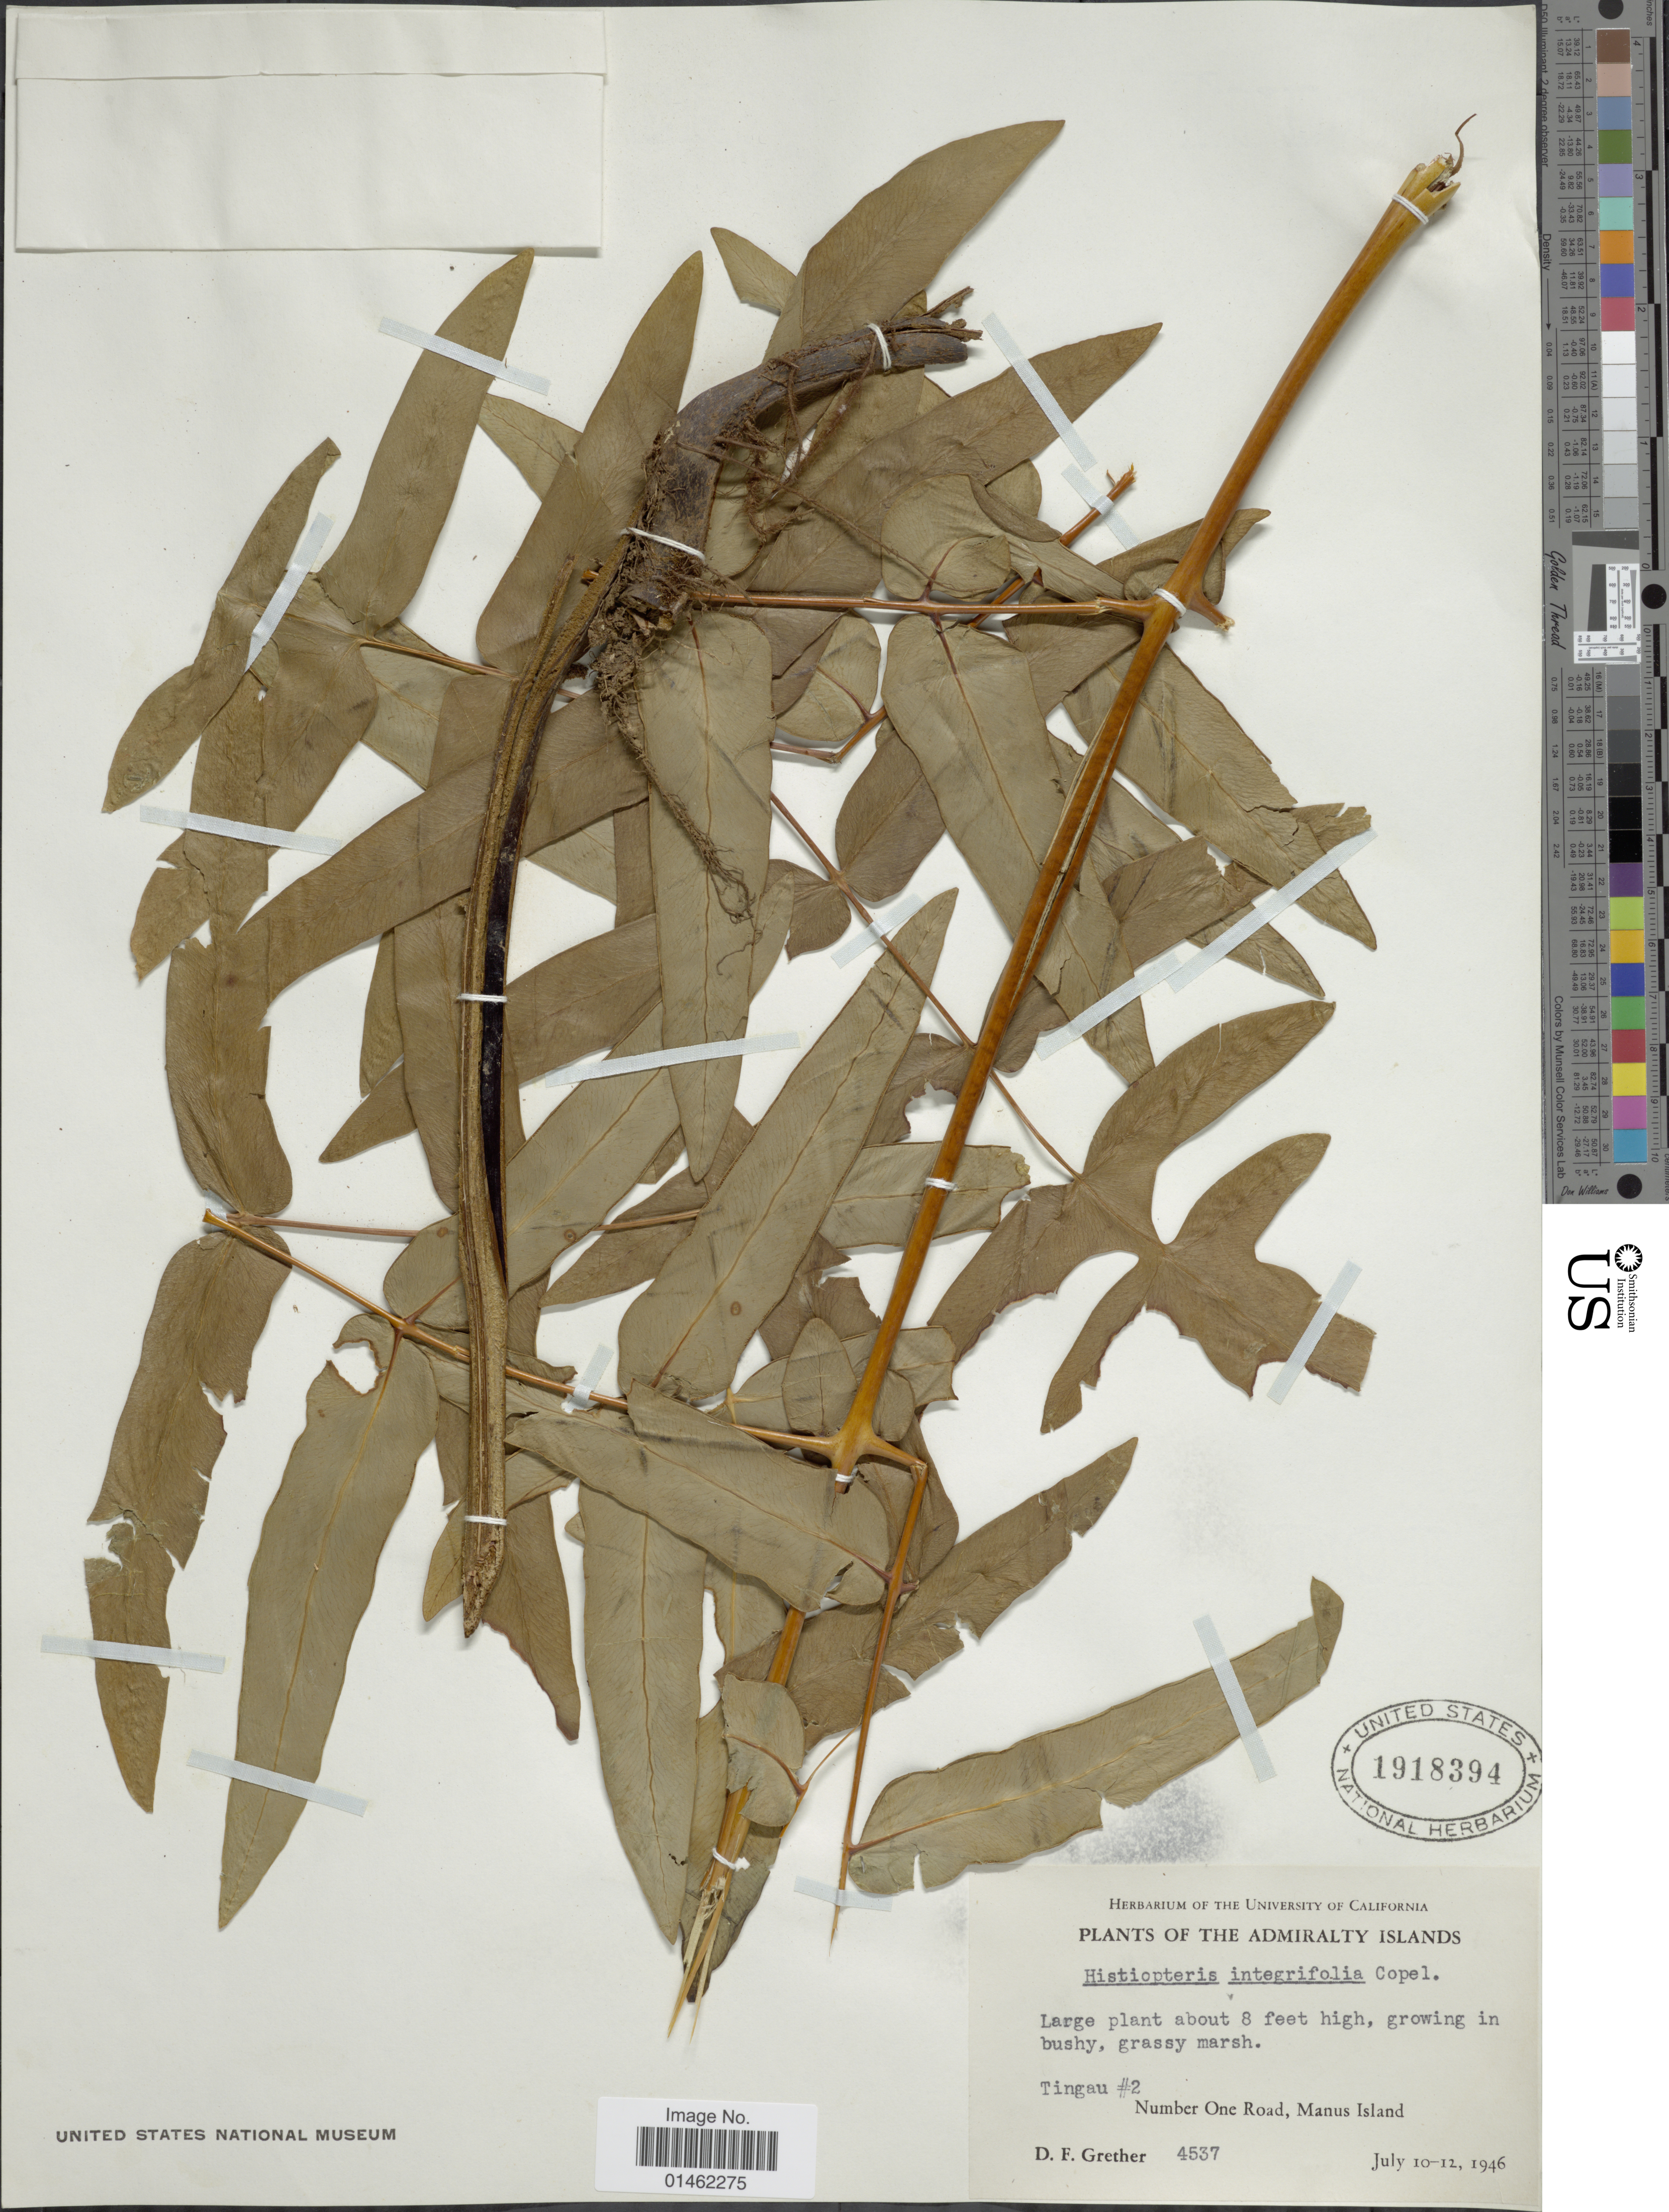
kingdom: Plantae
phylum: Tracheophyta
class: Polypodiopsida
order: Polypodiales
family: Dennstaedtiaceae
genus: Histiopteris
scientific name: Histiopteris stipulacea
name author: (Hook.) Copel.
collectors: D. F. Grether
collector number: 4537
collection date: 1946-07-10/1946-07-12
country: Papua New Guinea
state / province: Manus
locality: The Admiralty Islands, Tingau #2, Number One Road, Manus Island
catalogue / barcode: US 1918394